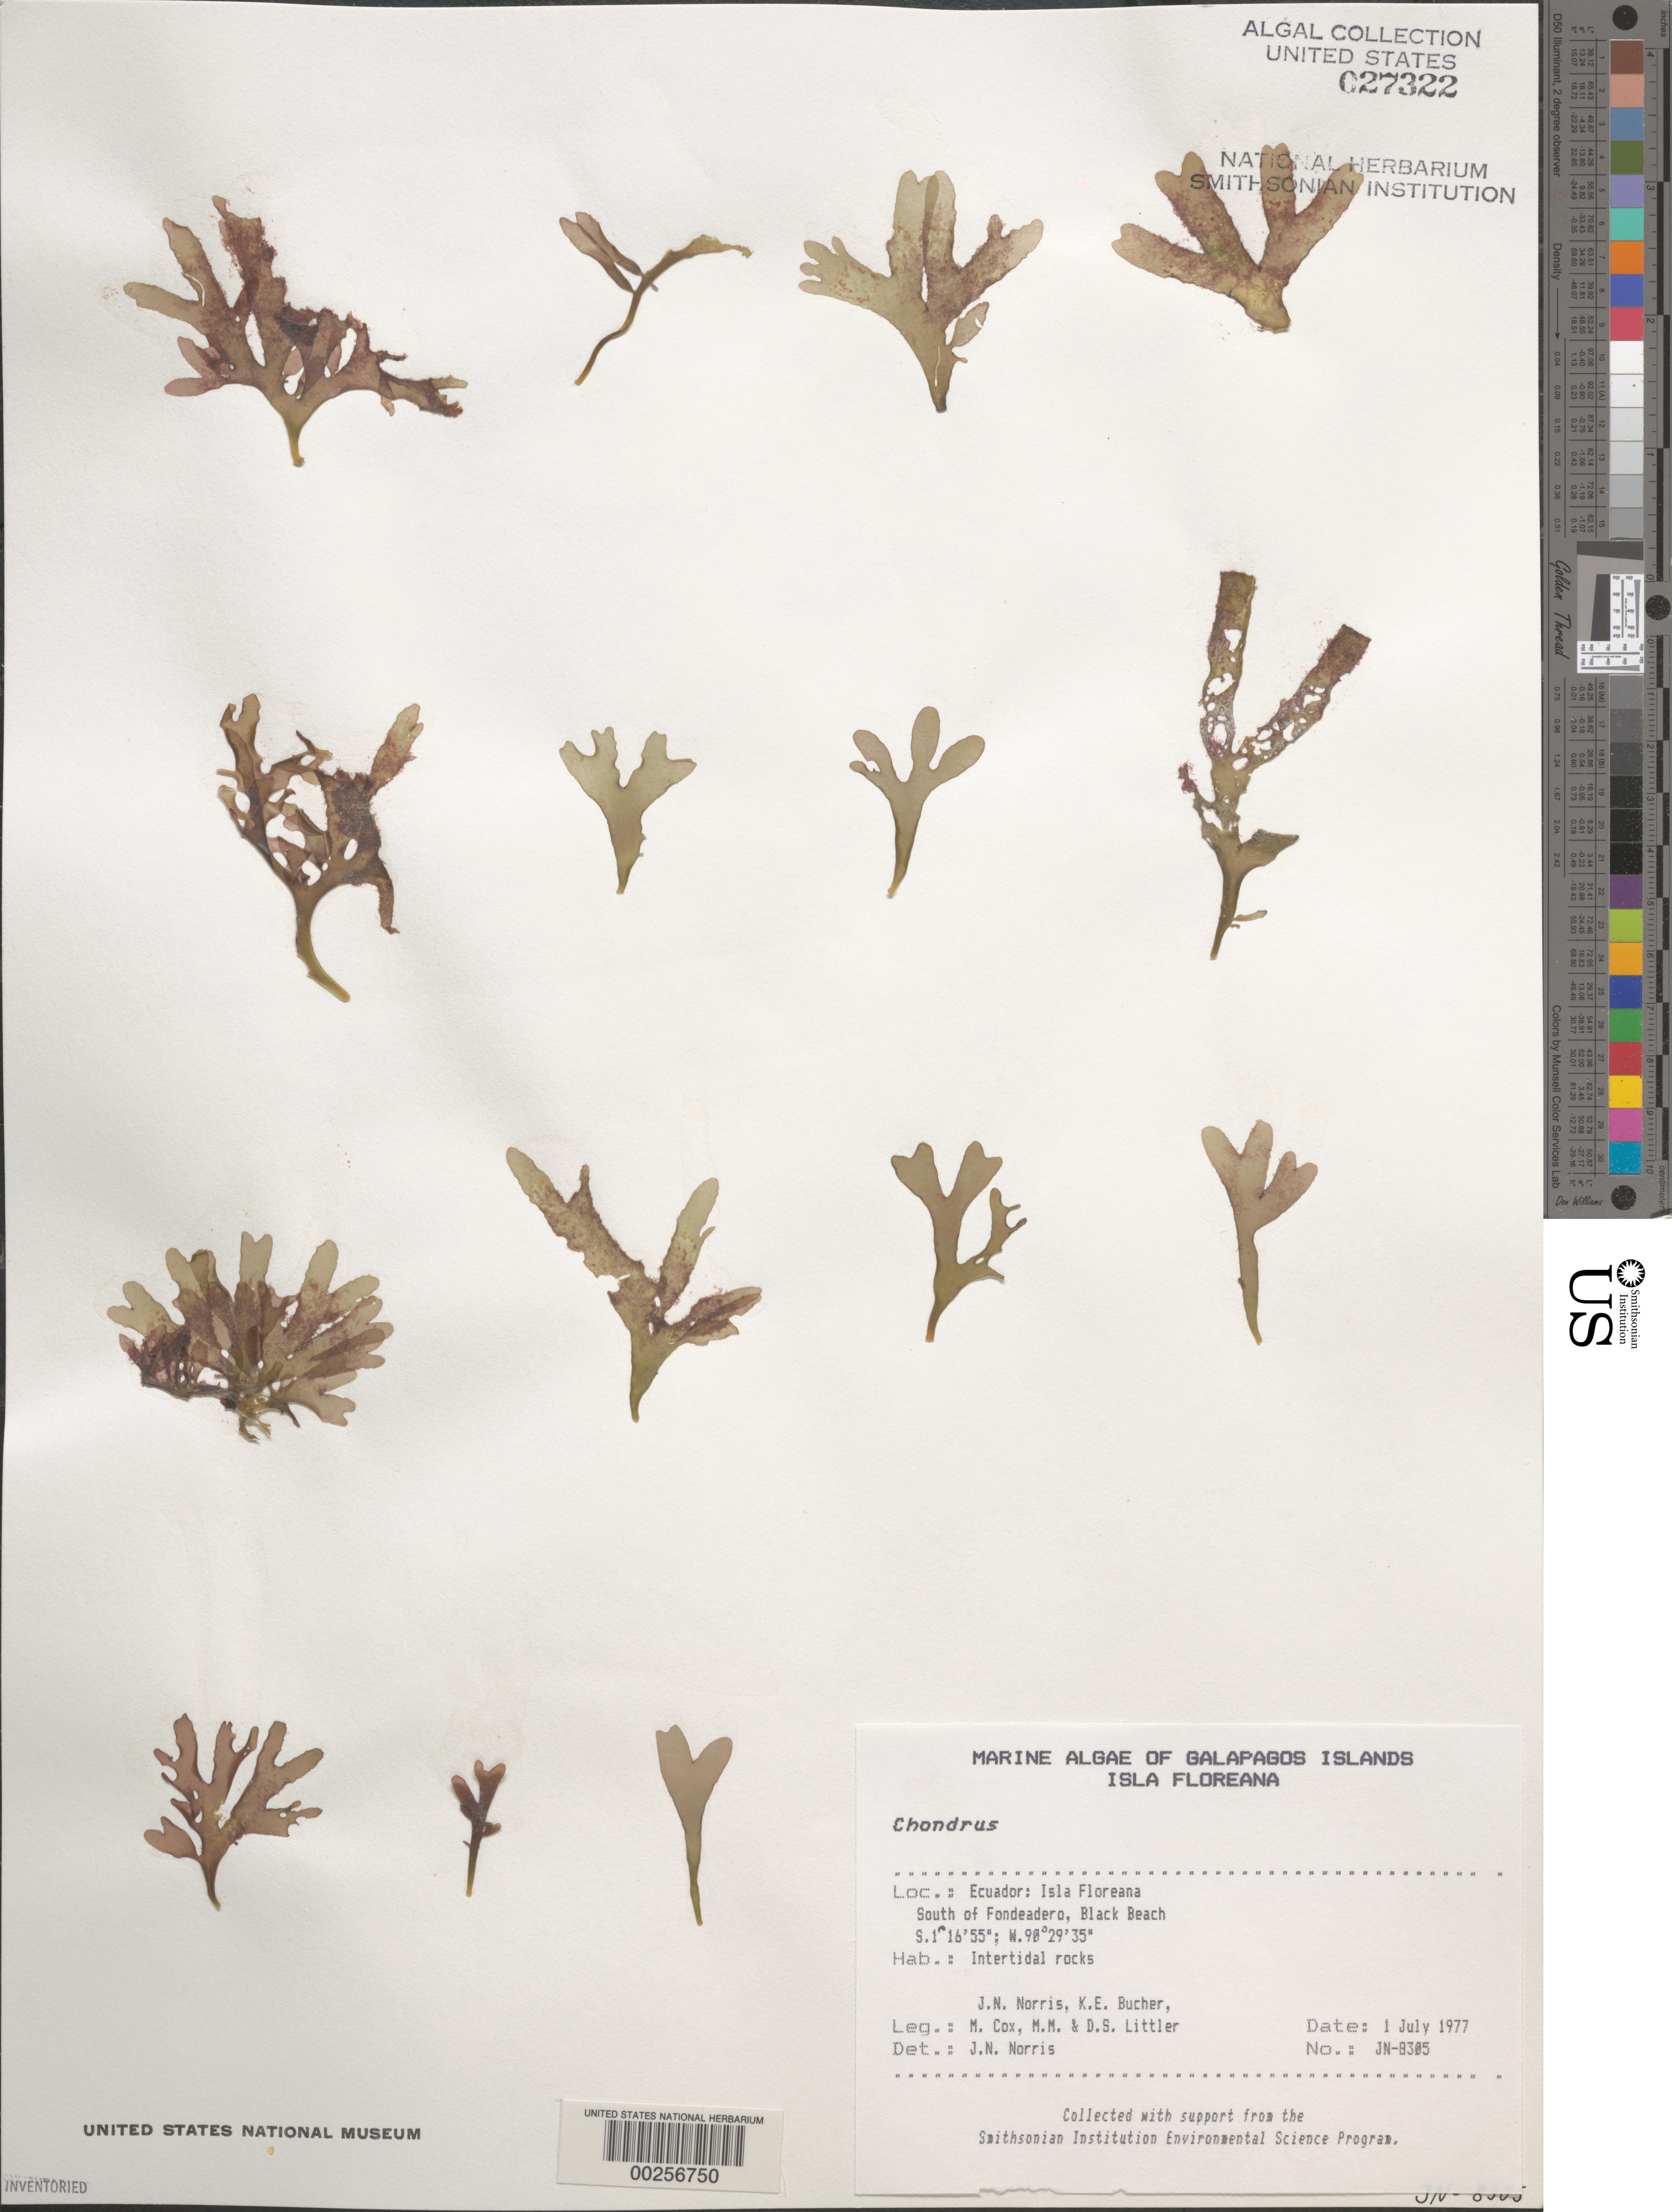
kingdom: Plantae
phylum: Rhodophyta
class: Florideophyceae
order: Gigartinales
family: Gigartinaceae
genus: Chondrus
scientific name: Chondrus sp.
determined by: Norris, James N.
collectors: J. N. Norris, K. E. Bucher, M. Cox, M. M. Littler & D. S. Littler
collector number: JN-8305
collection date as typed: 01 Jul 1977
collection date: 1977-07-01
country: Ecuador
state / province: Colón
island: Floreana [Charles, Santa Maria]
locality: Black Beach south of Fondeadero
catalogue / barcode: US 27322